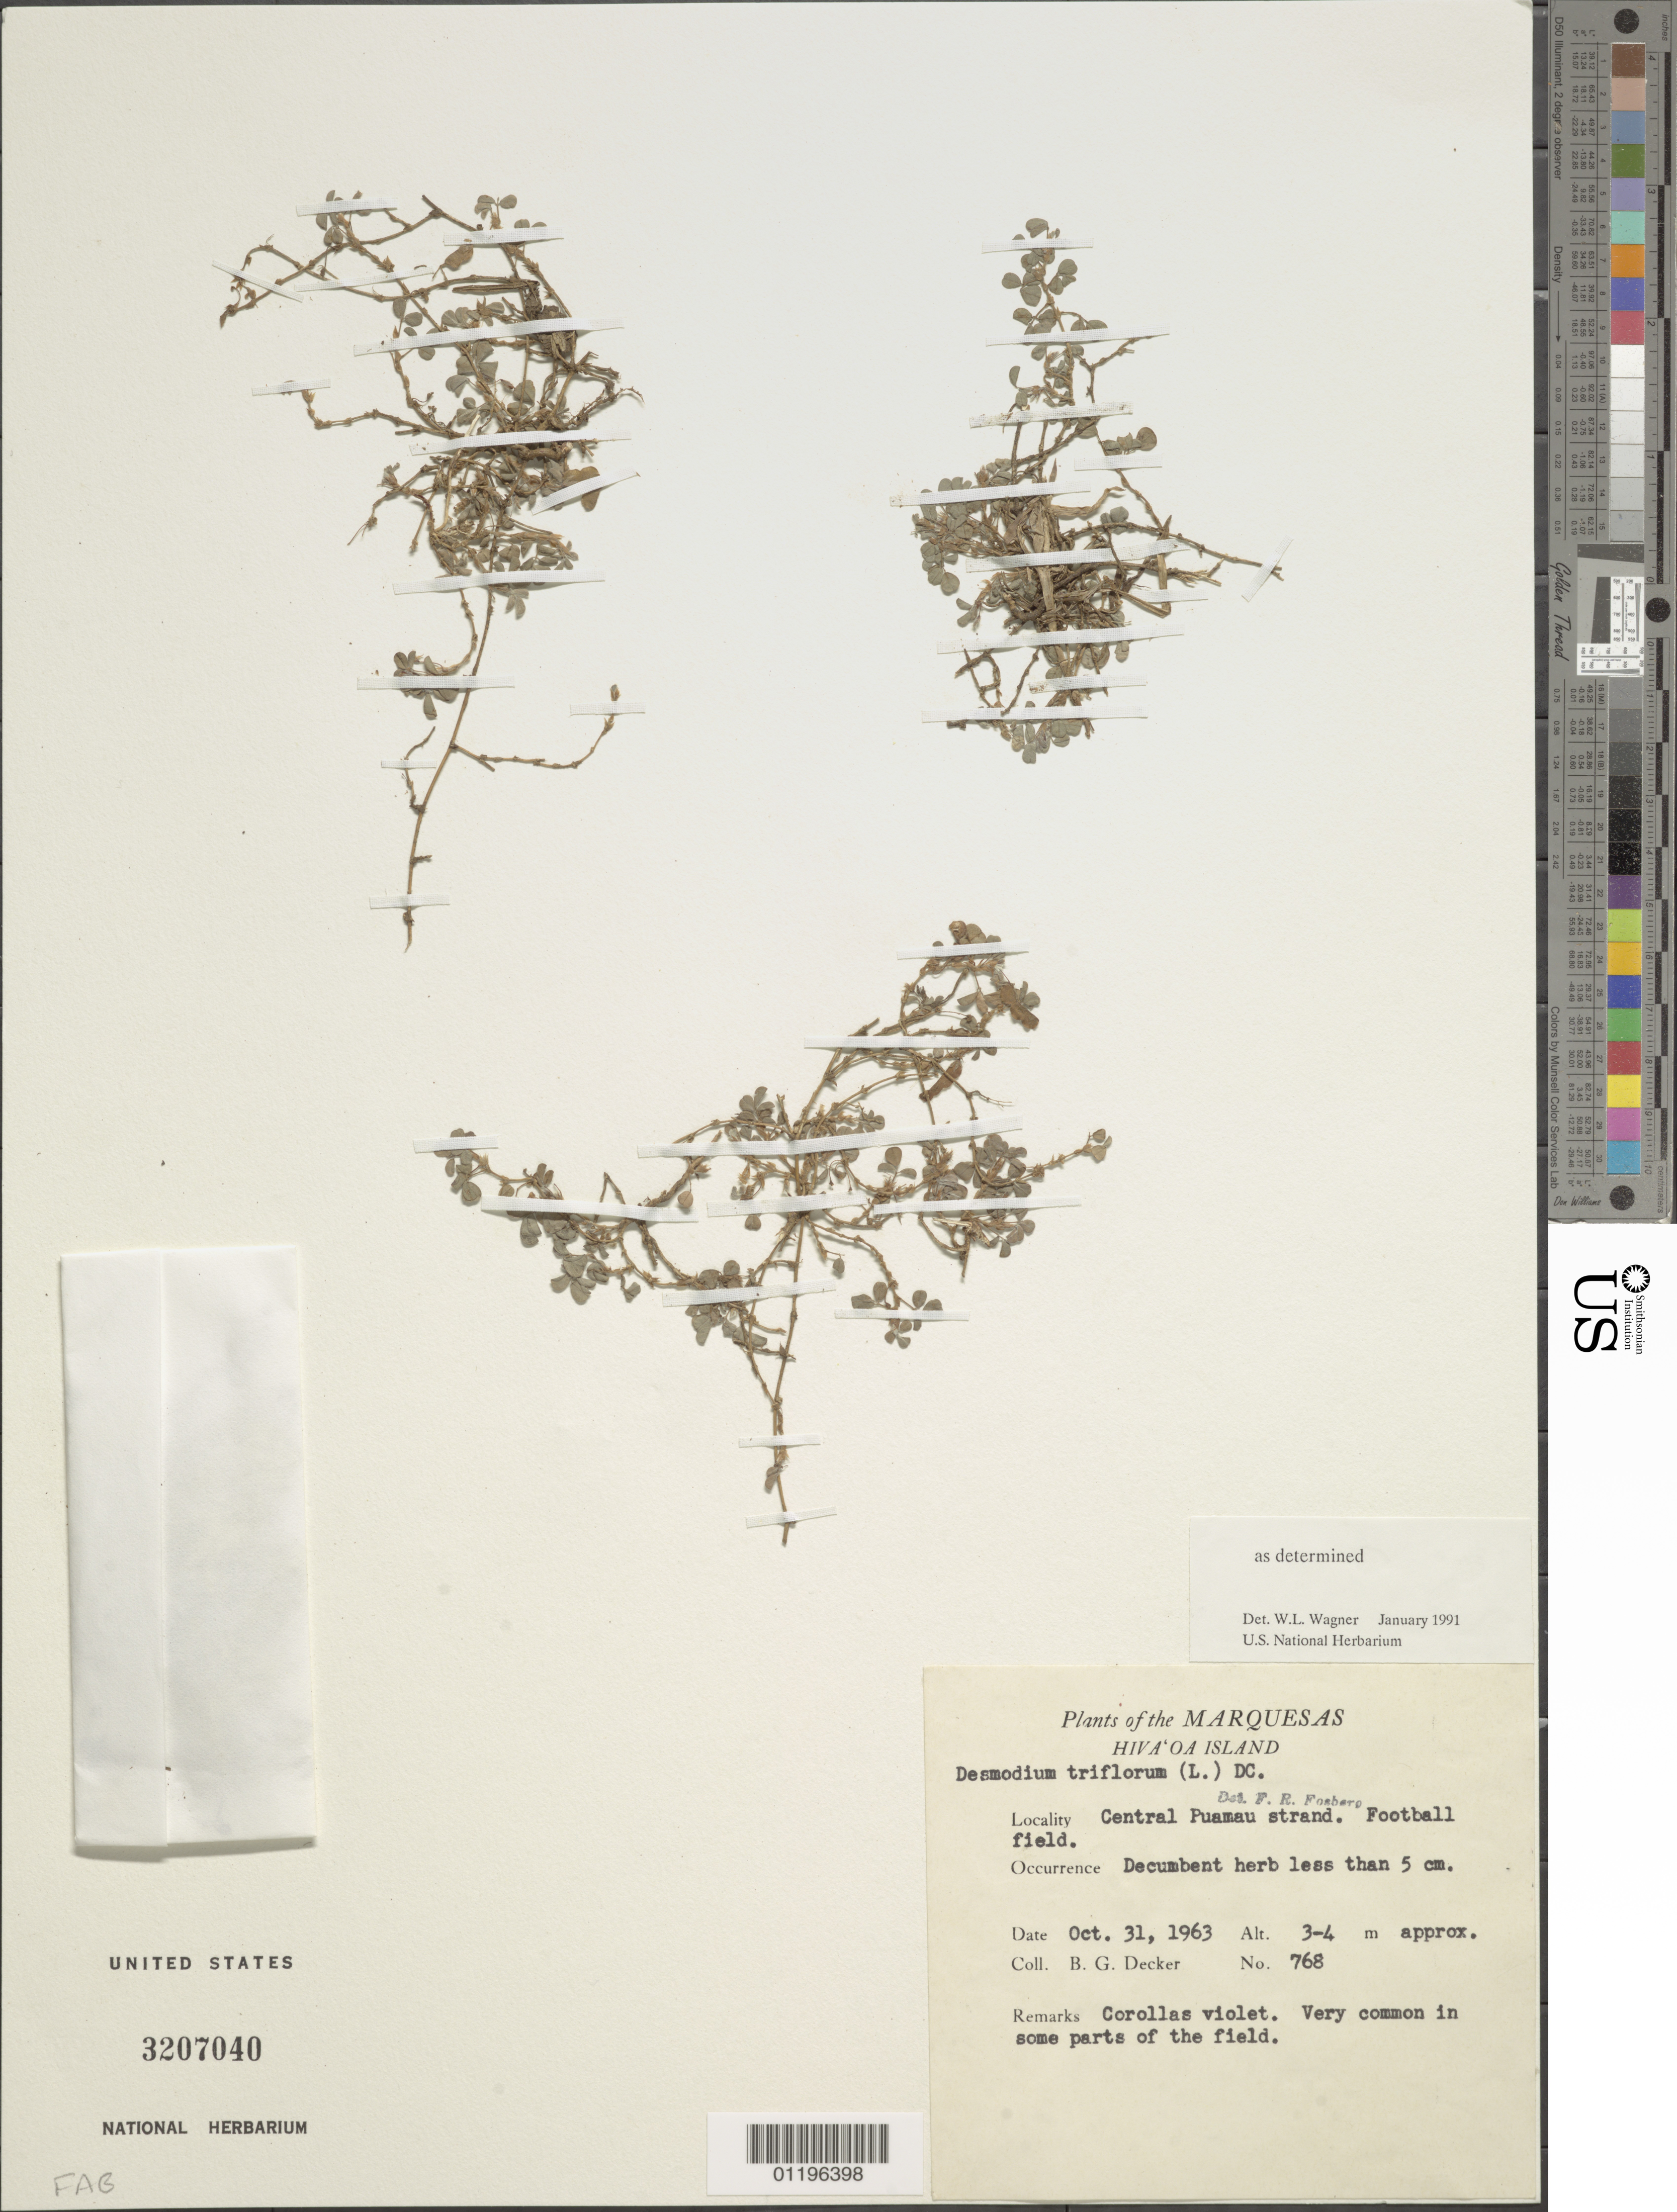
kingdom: Plantae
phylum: Tracheophyta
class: Magnoliopsida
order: Fabales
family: Fabaceae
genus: Grona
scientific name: Grona triflora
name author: (L.) H. Ohashi & K. Ohashi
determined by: Wagner, W. L., (BOT), Smithsonian Institution - National Museum of Natural History (UNITED STATES)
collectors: B. G. Decker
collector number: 768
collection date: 1963-10-31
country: French Polynesia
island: Hiva Oa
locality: Central Puamau strand, football field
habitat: Very common in some parts of the field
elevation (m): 3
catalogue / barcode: US 3207040